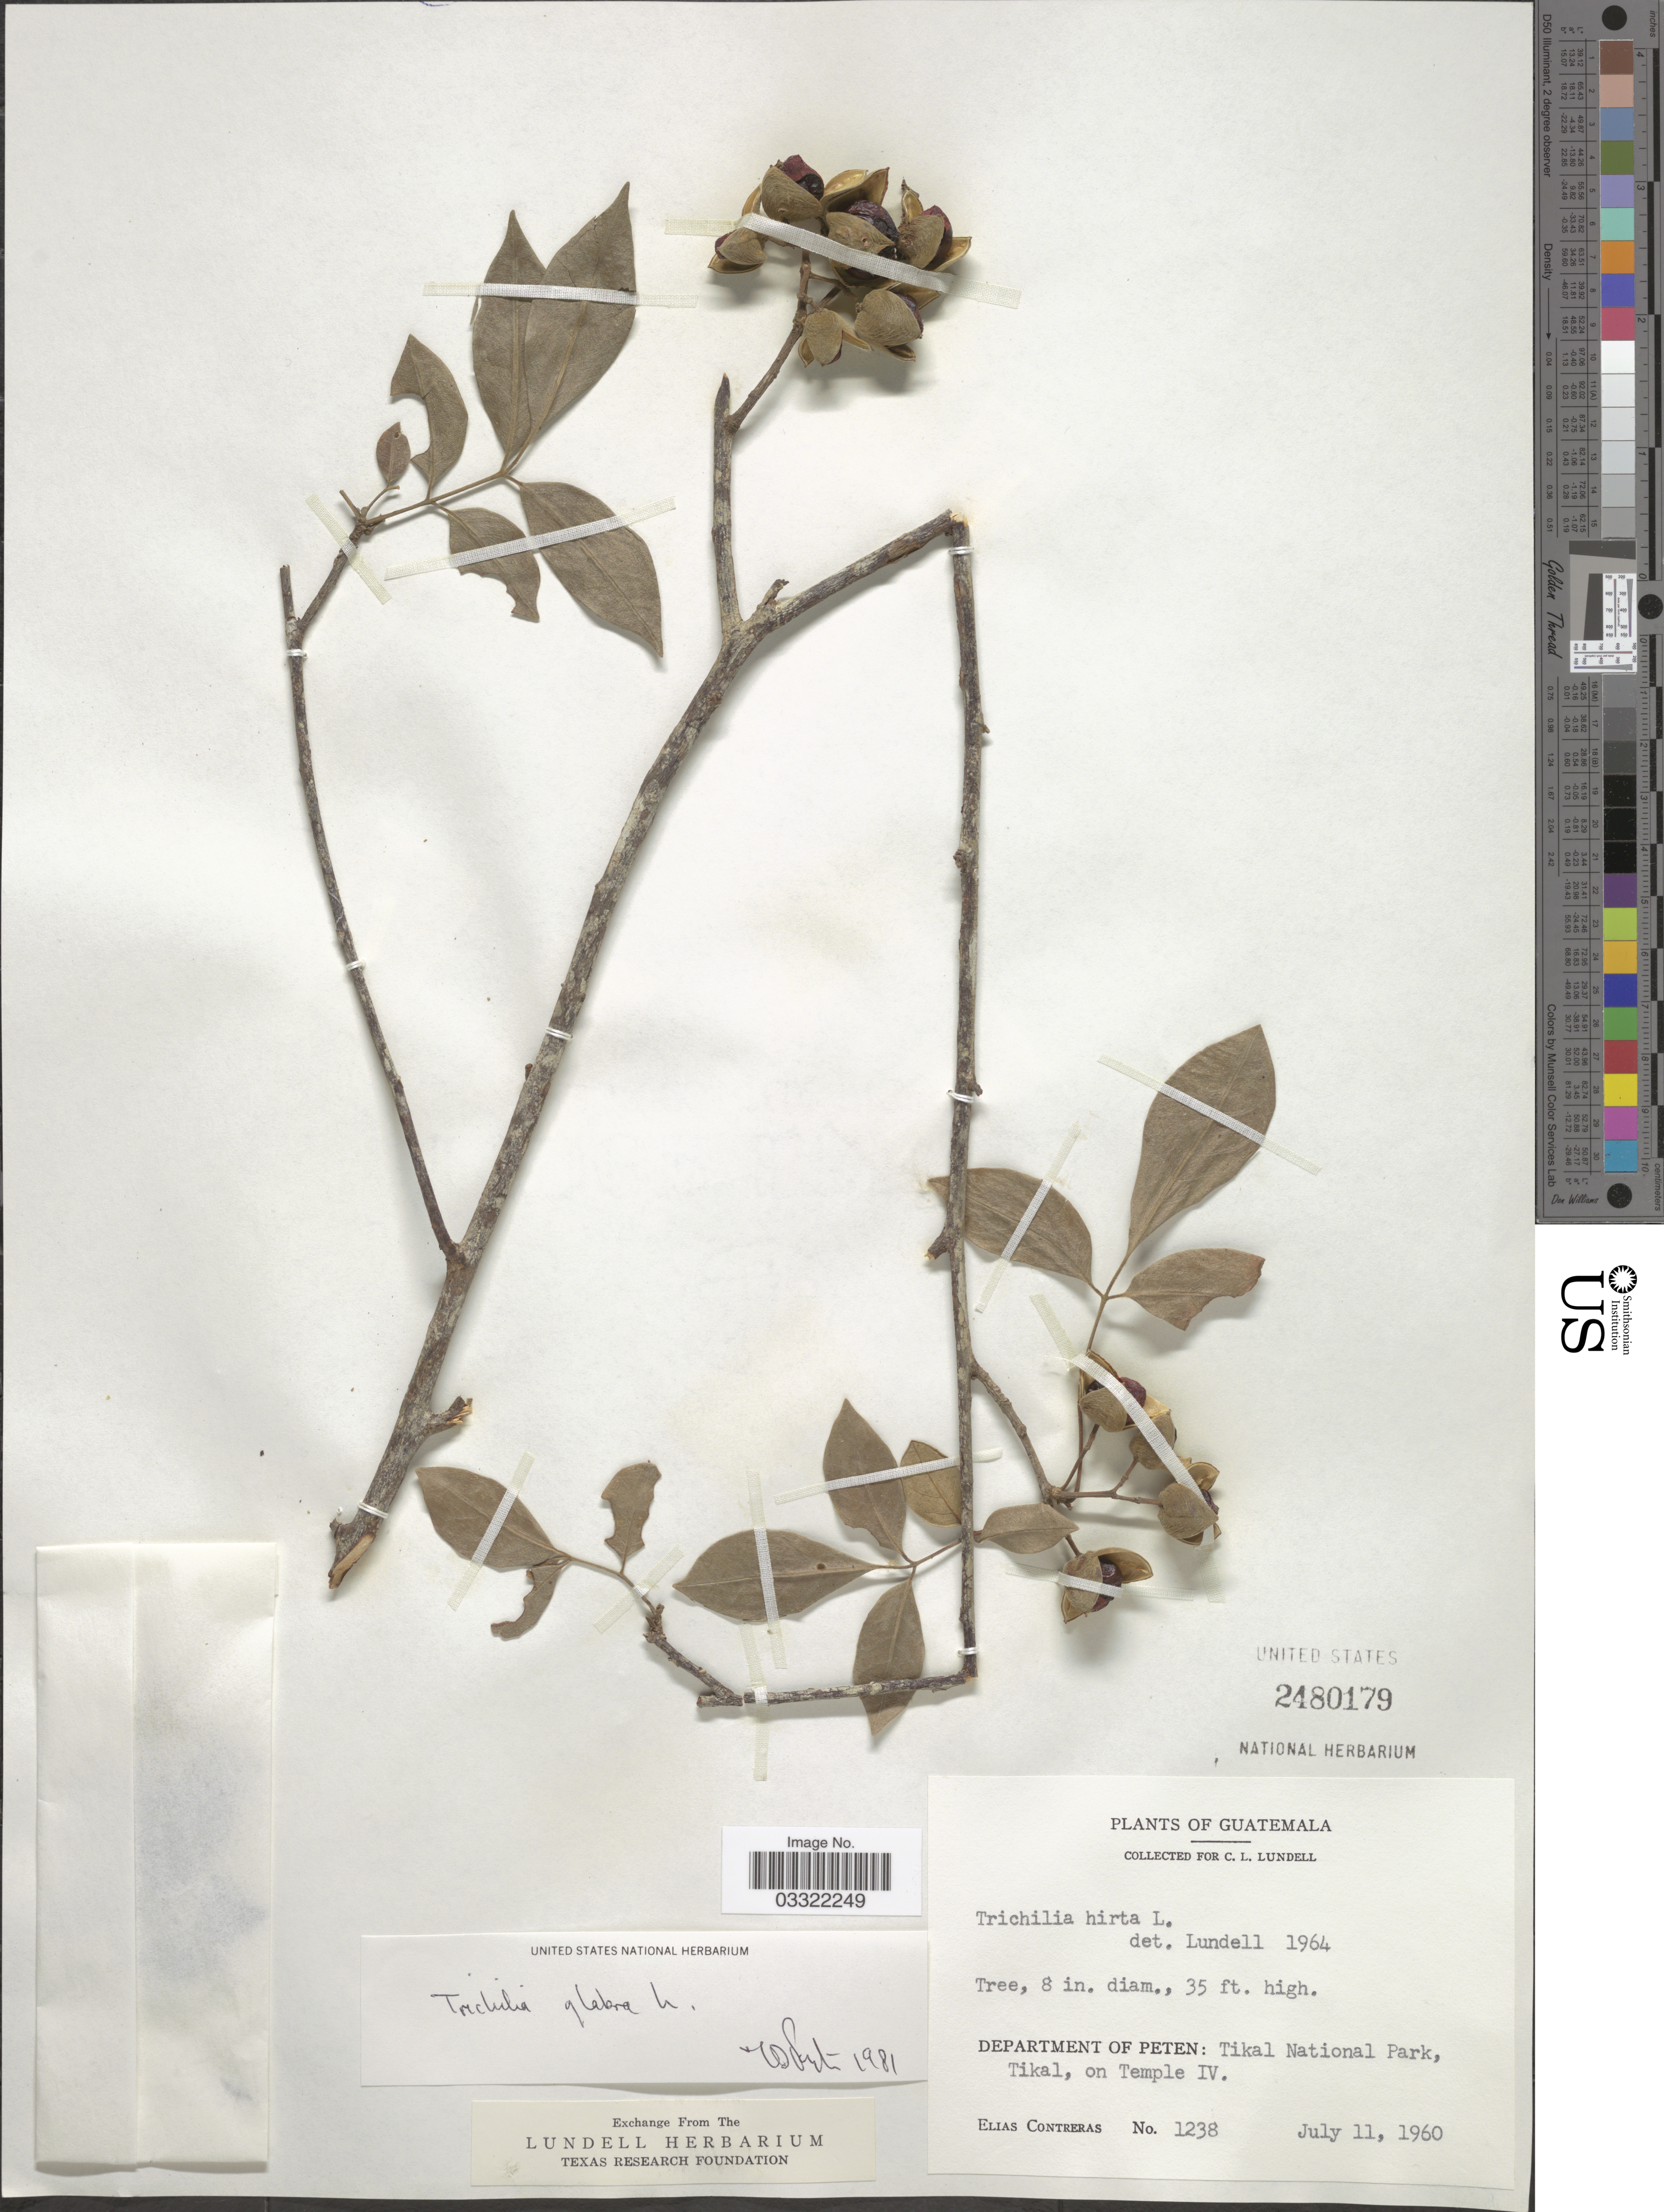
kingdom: Plantae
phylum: Tracheophyta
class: Magnoliopsida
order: Sapindales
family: Meliaceae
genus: Trichilia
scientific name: Trichilia glabra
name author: L.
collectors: E. Contreras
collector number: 1238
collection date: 1960-07-11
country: Guatemala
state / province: El Petén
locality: Department of Peten: Tikal National Park, Tikal, on Temple IV.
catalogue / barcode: US 2480179